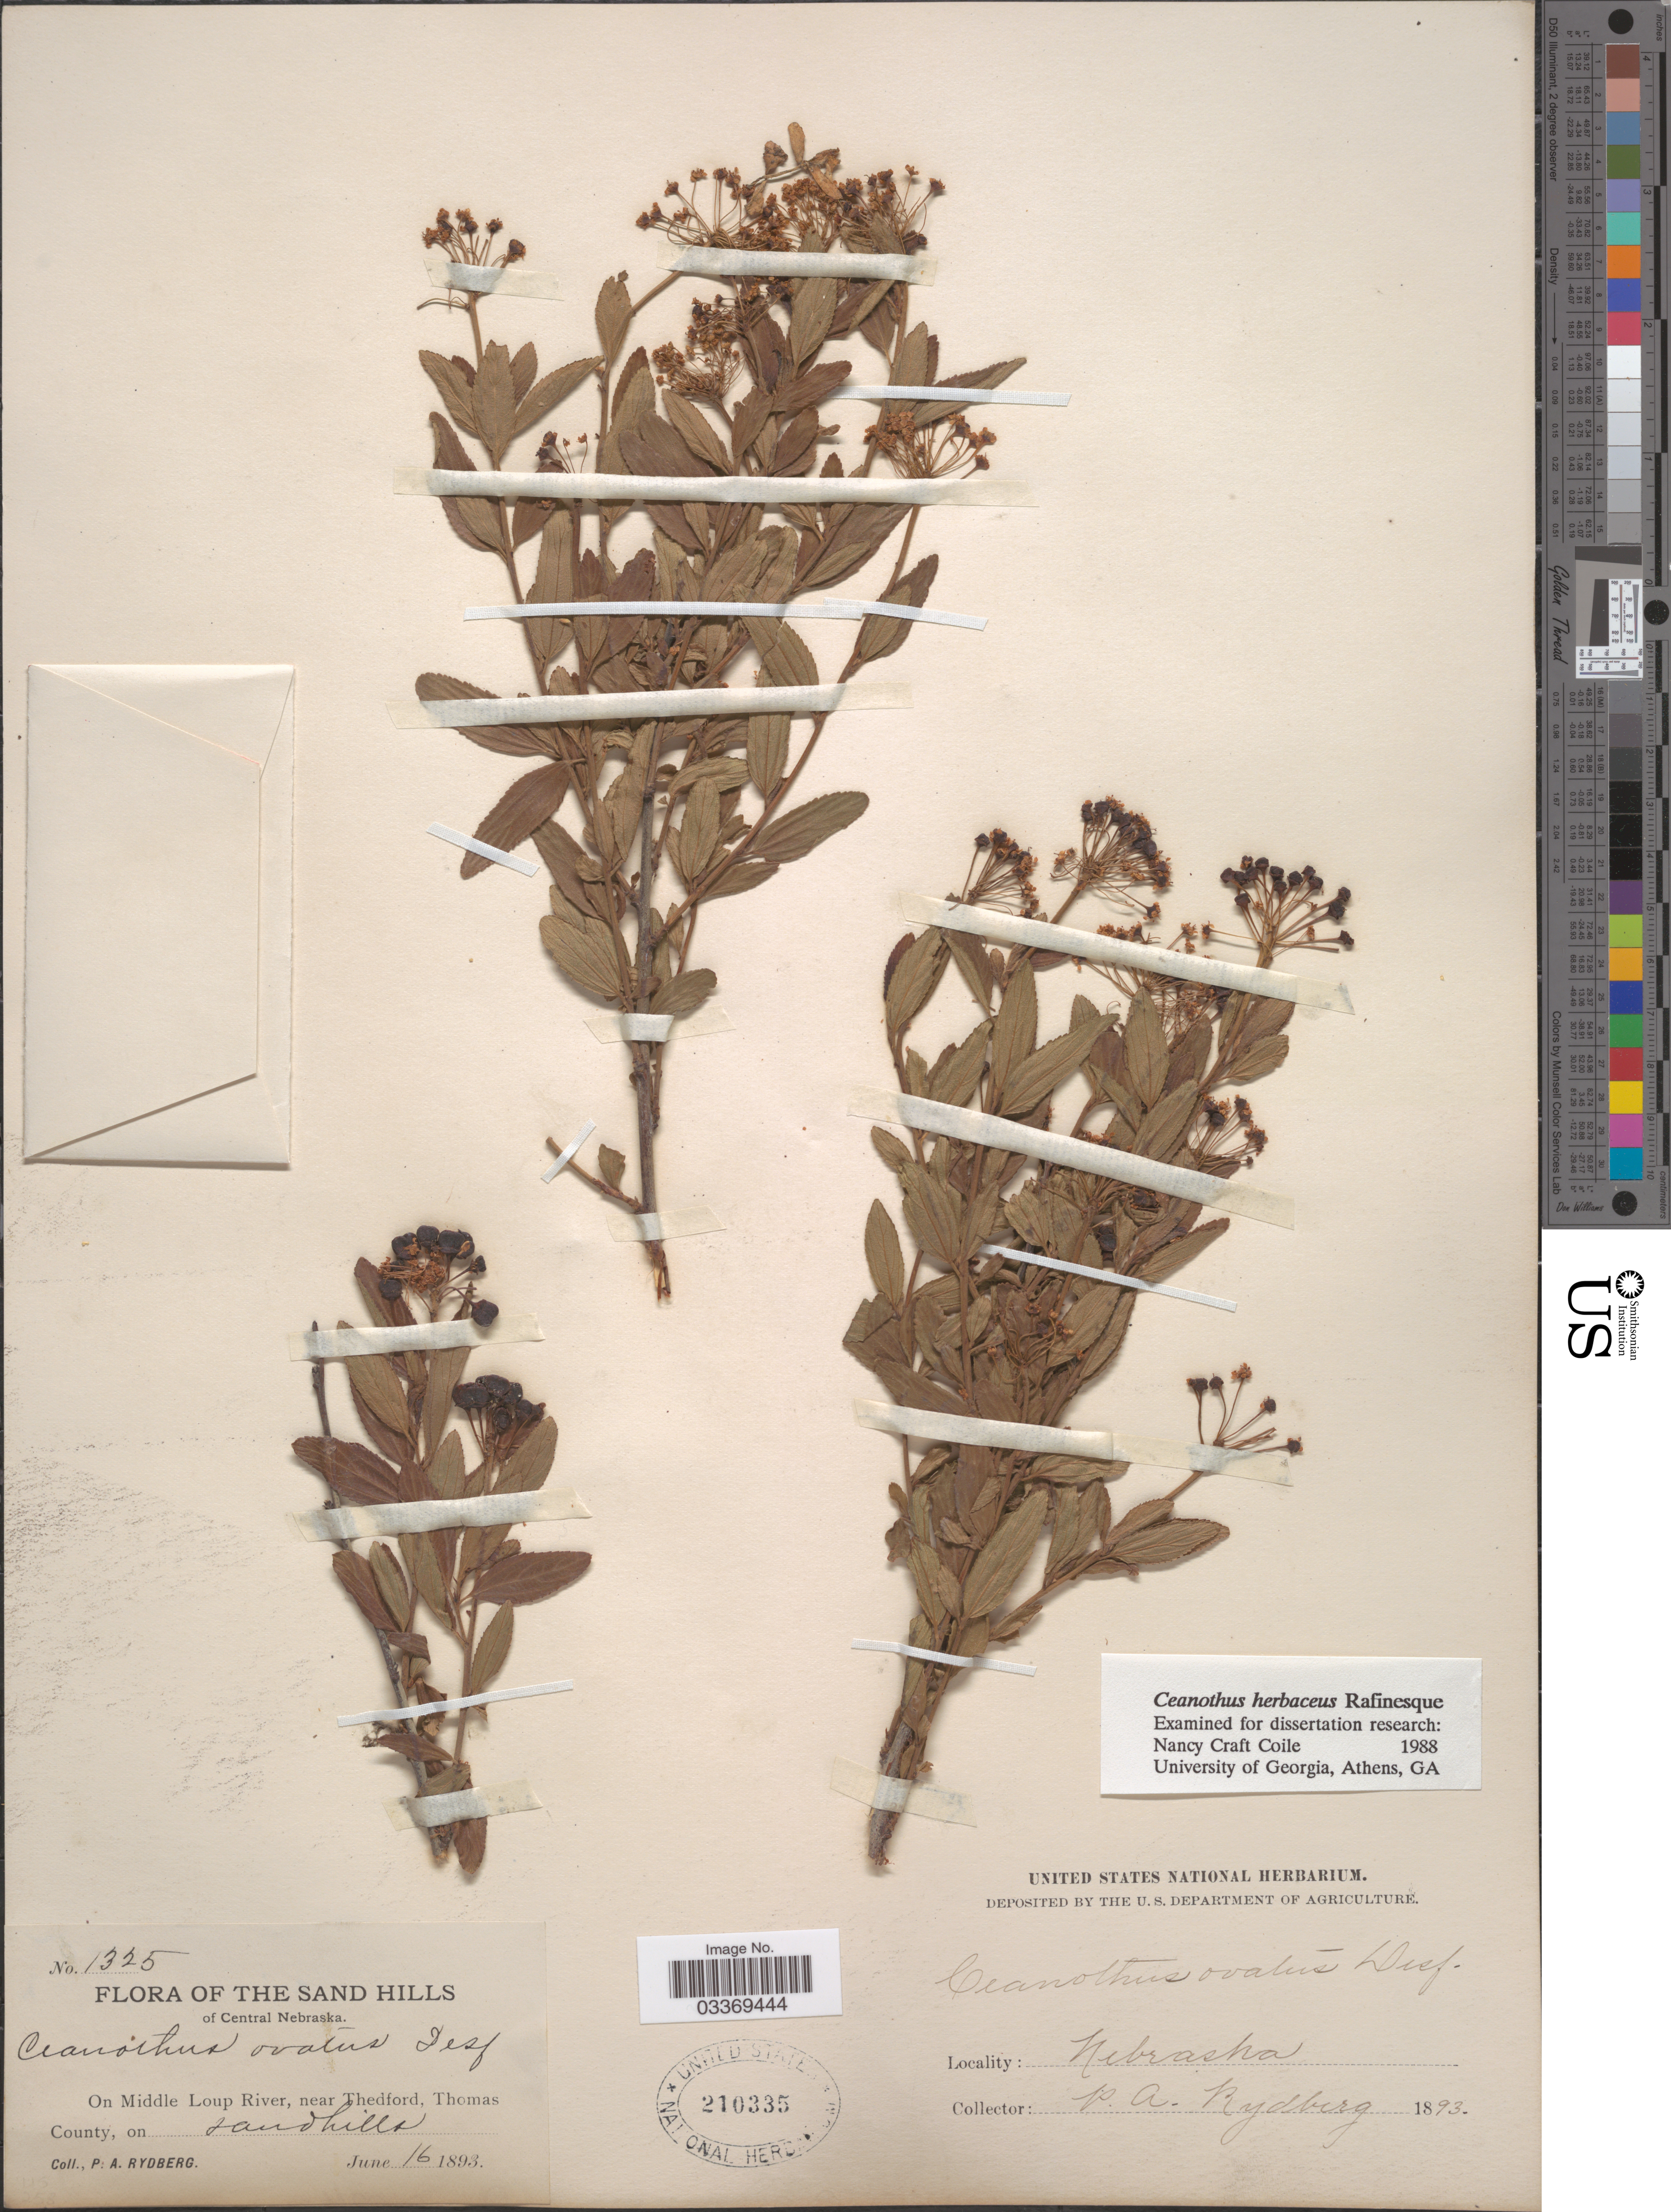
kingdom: Plantae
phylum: Tracheophyta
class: Magnoliopsida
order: Rosales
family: Rhamnaceae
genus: Ceanothus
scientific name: Ceanothus ovatus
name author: Desf.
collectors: P. A. Rydberg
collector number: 1325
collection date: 1893-06-16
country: United States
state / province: Nebraska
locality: The Sand Hills of Central Nebraska. On Middle Loup River, near Thedford, Thomas County.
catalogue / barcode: US 210335